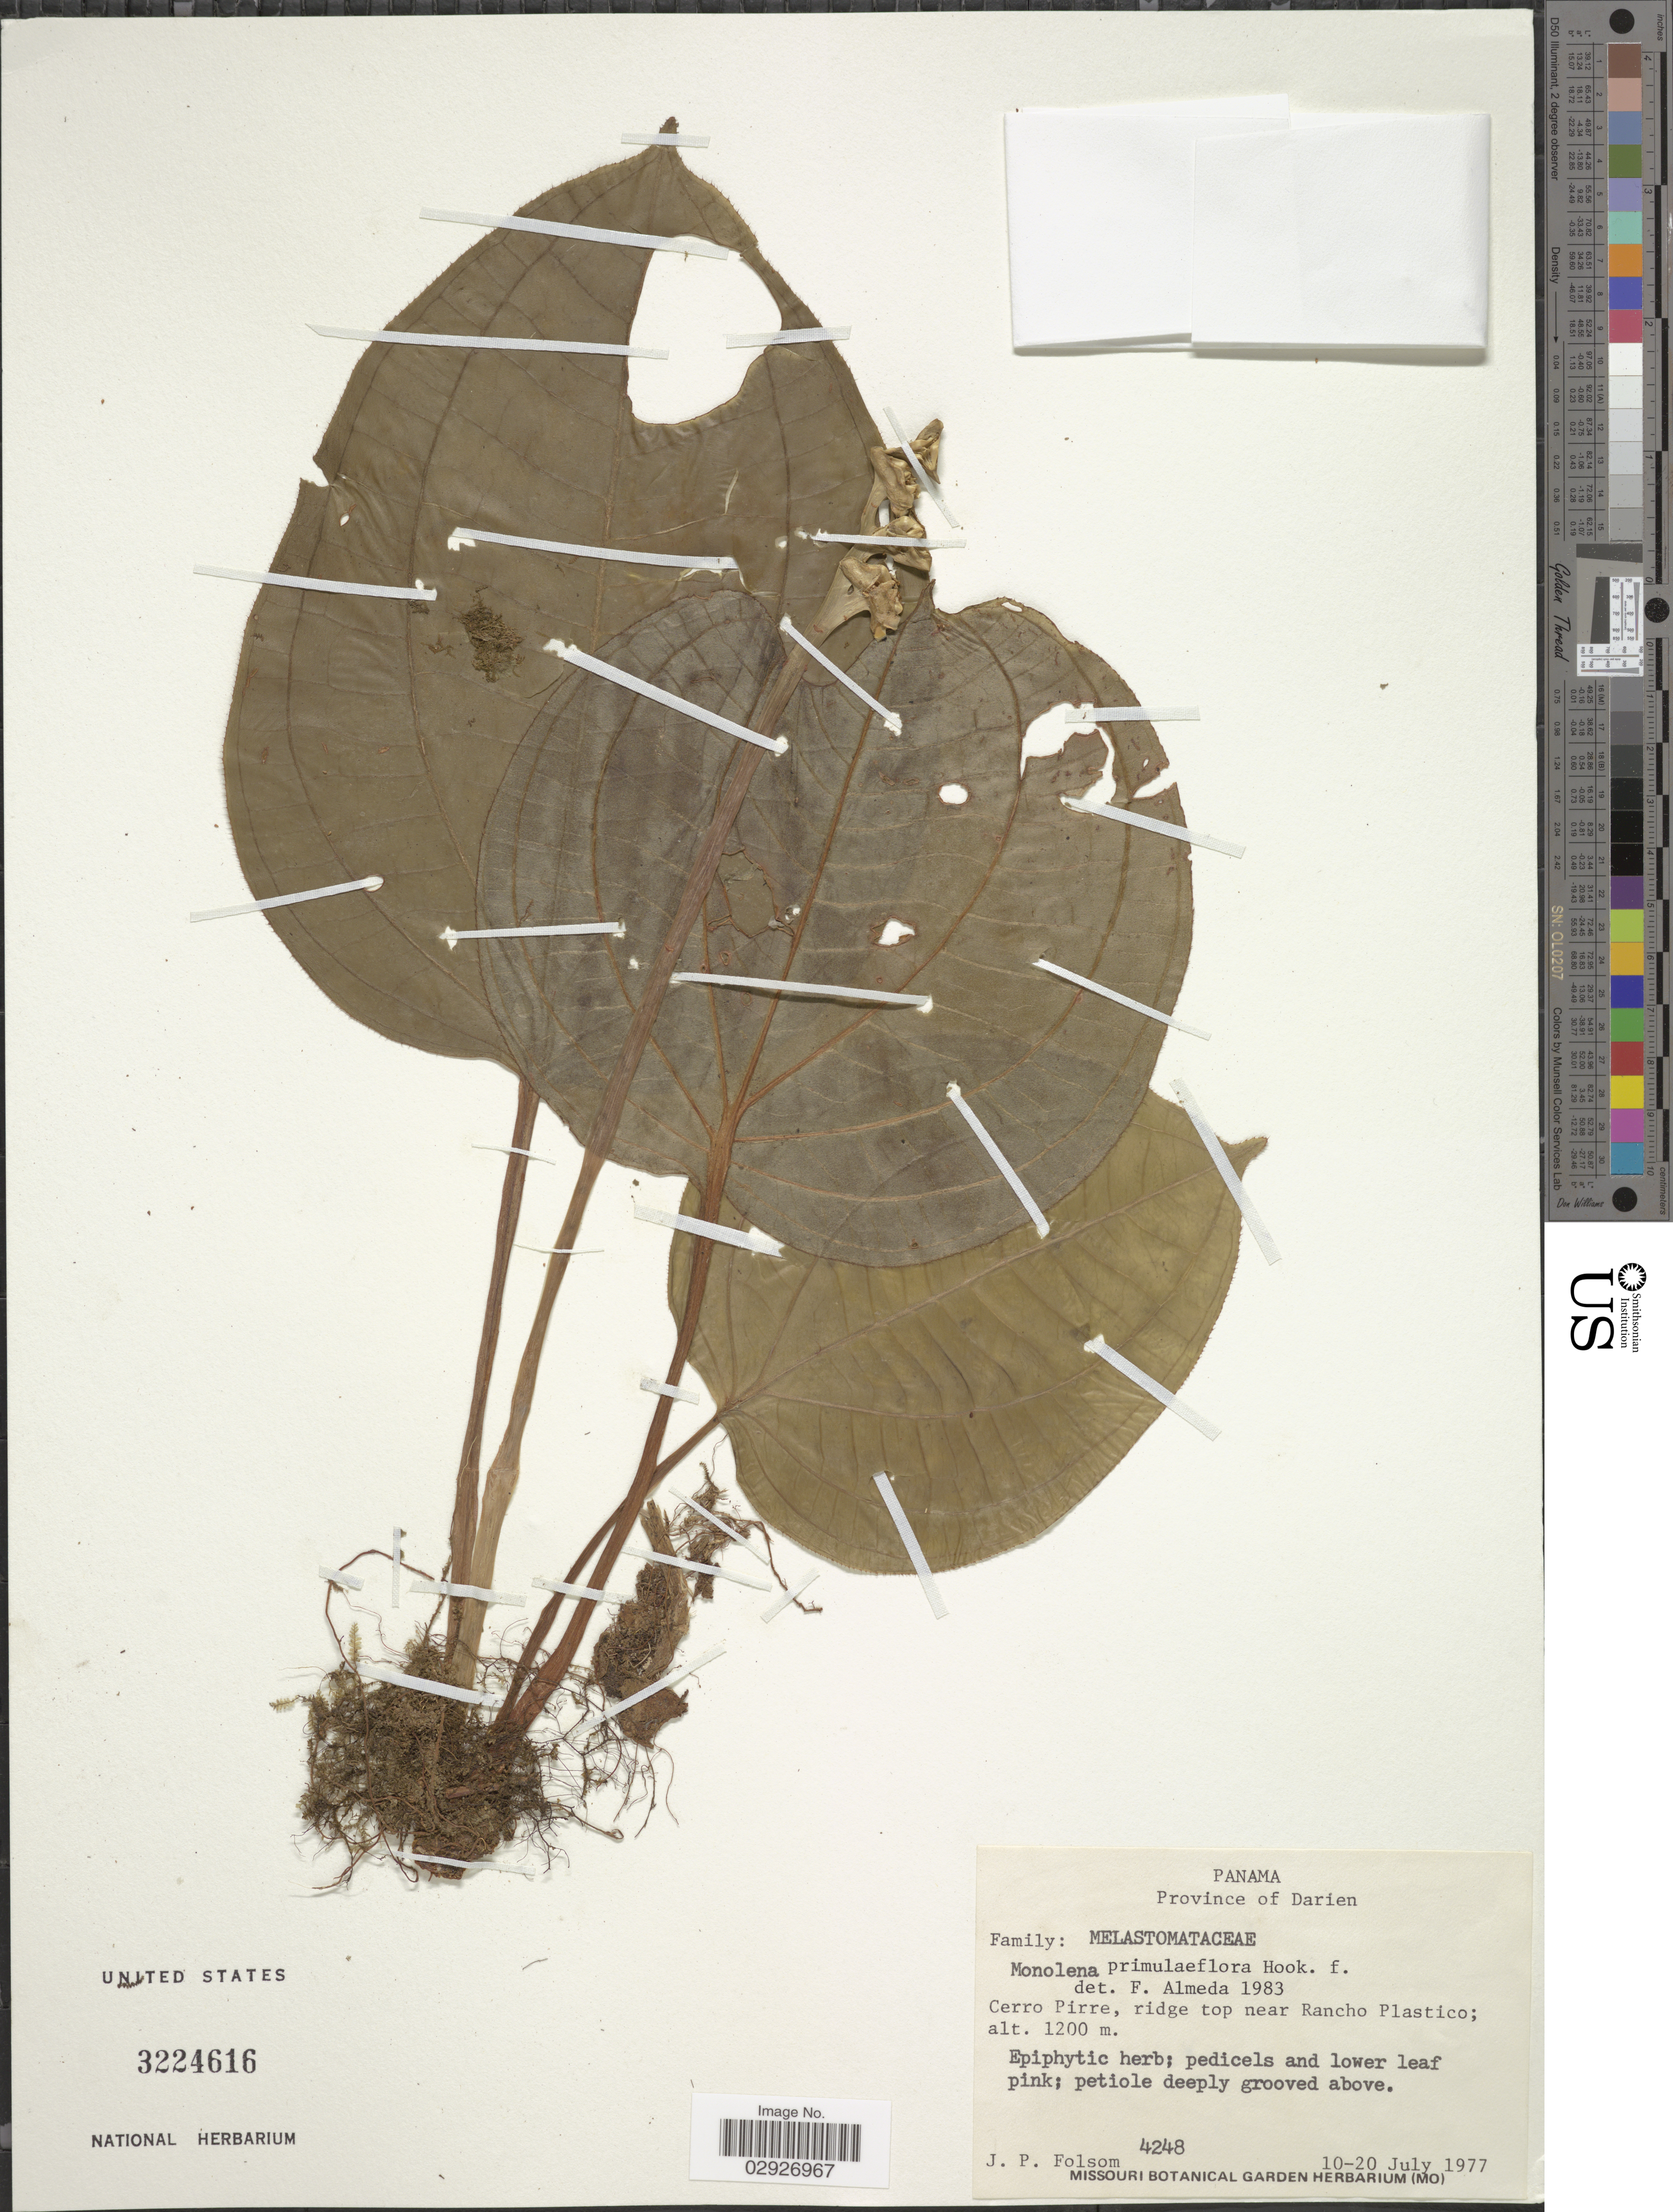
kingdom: Plantae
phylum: Tracheophyta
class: Magnoliopsida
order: Myrtales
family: Melastomataceae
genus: Monolena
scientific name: Monolena primulaeflora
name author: Hook. f.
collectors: J. P. Folsom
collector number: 4248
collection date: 1977-07-10/1977-07-20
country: Panama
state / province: Darién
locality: Province of Darien. Cerro Pirre, ridge top near Rancho Plastico.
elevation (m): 1200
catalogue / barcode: US 3224616